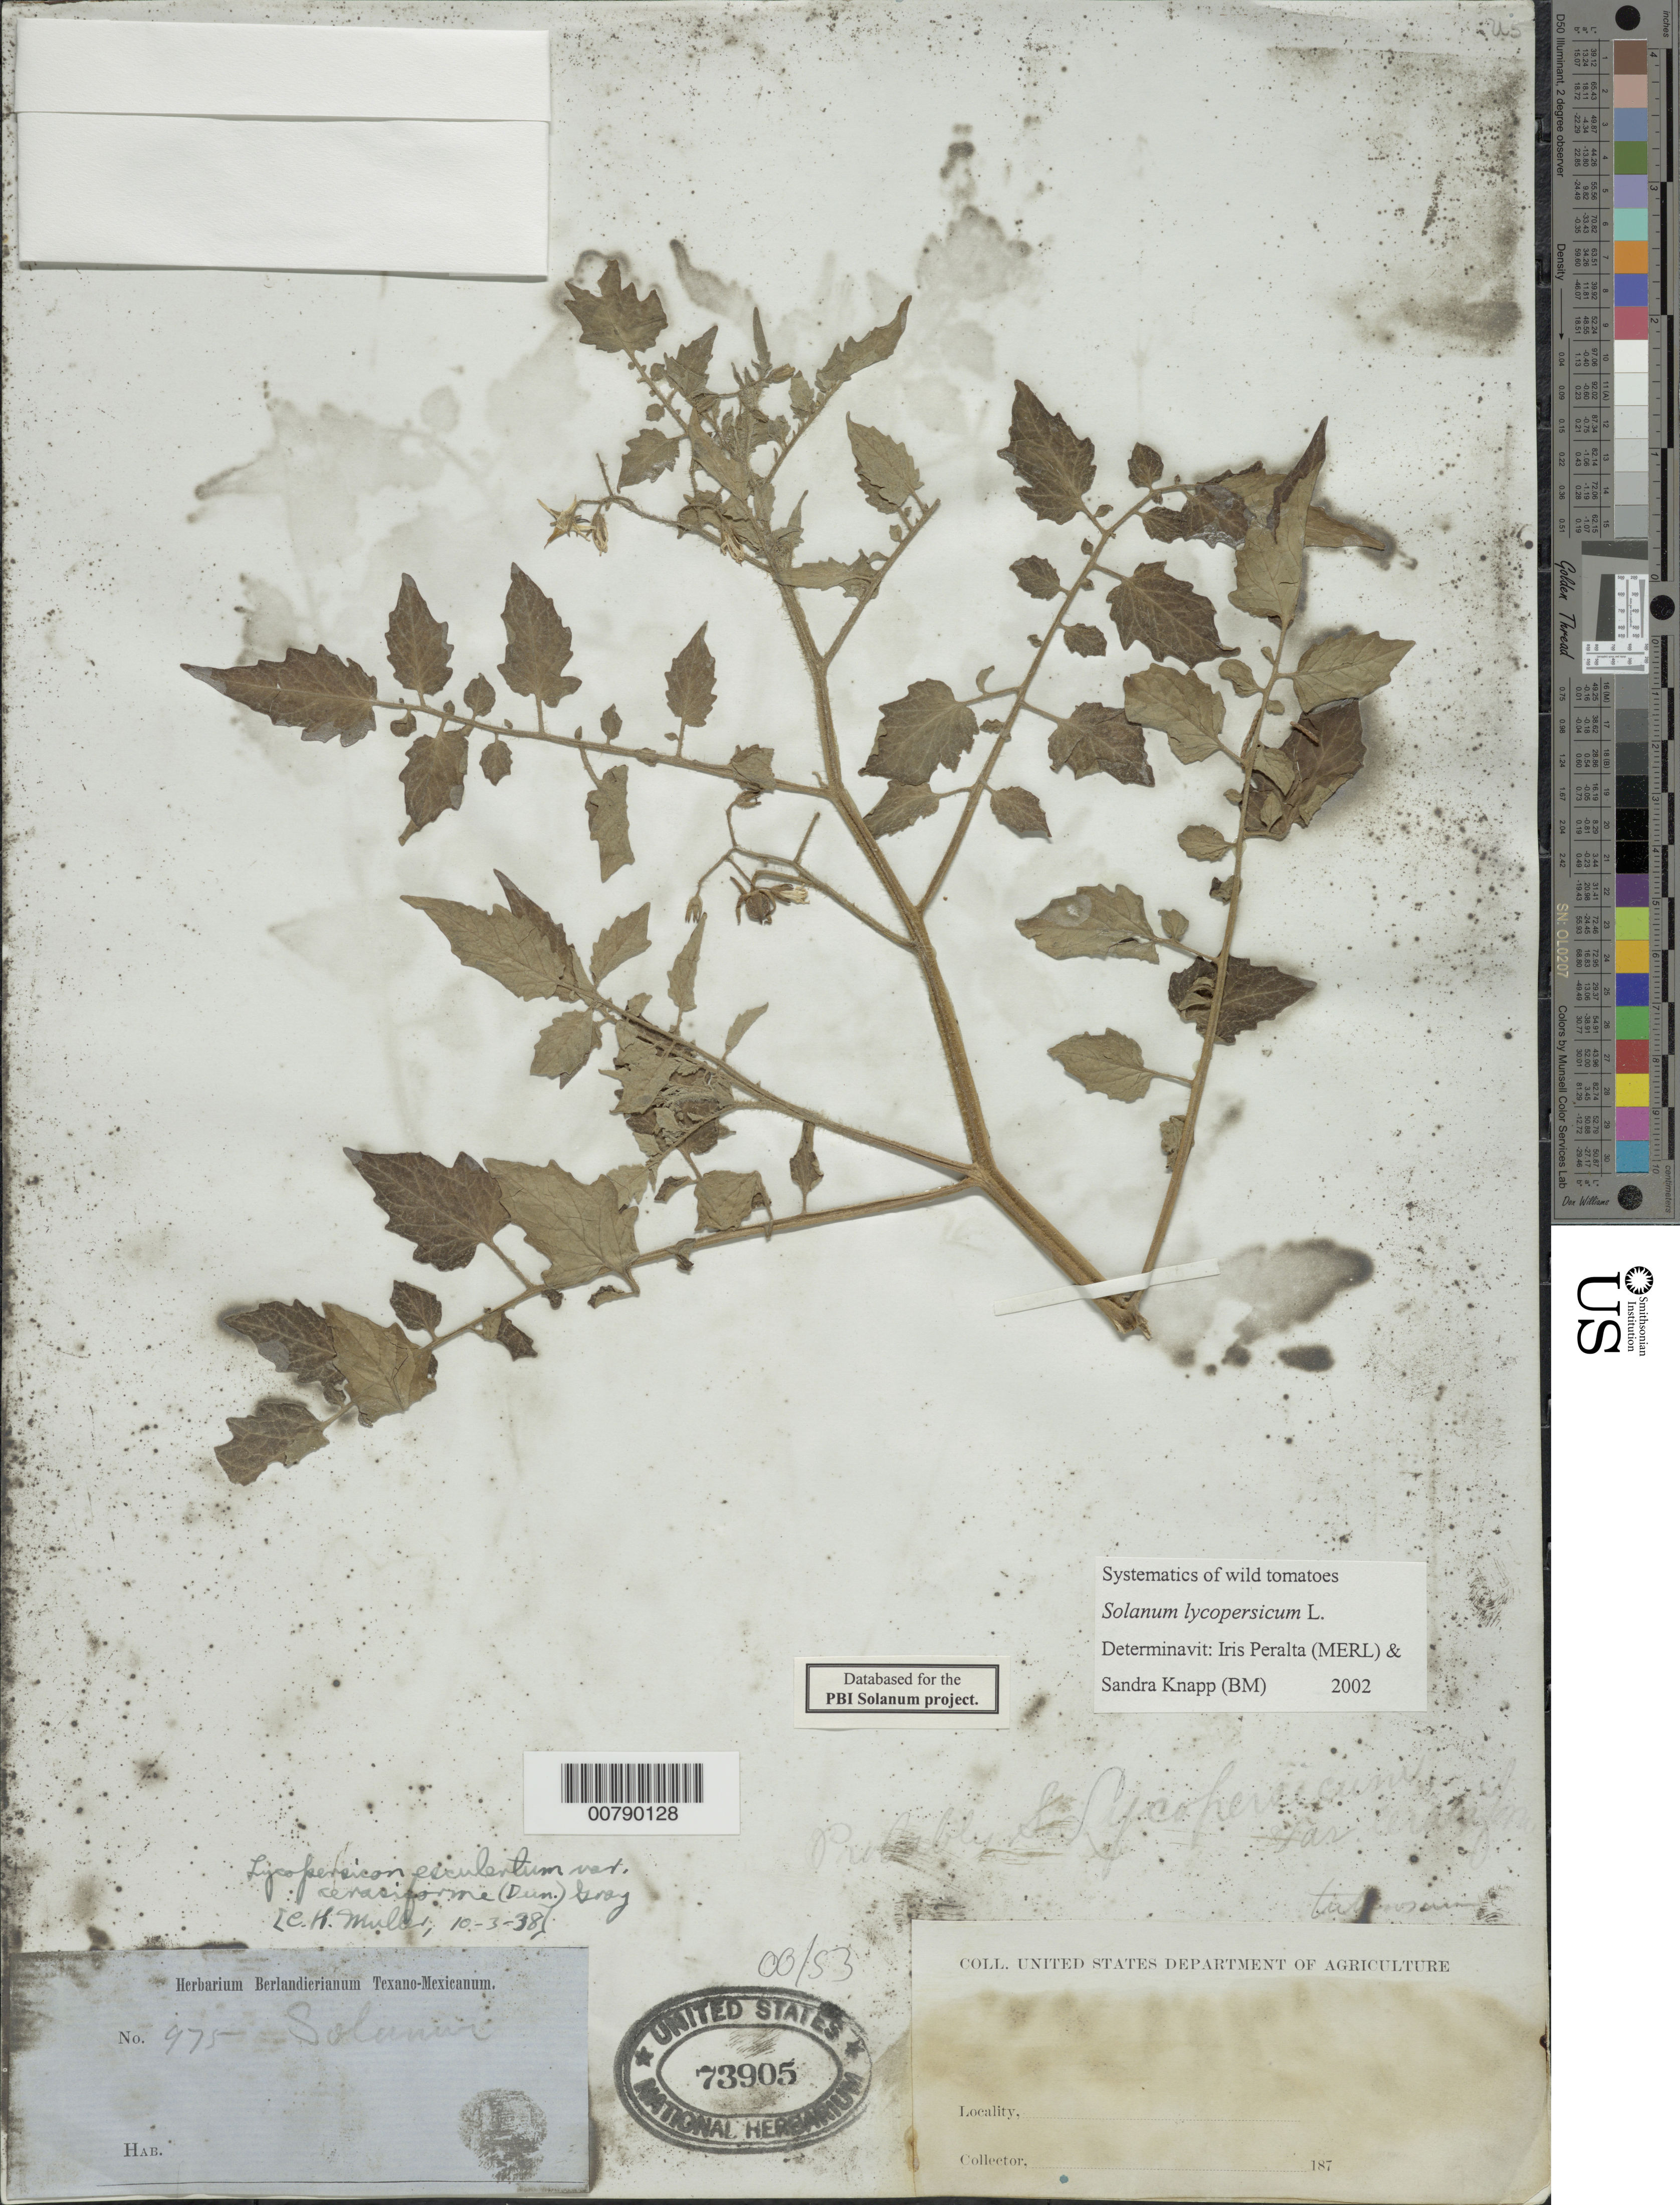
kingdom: Plantae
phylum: Tracheophyta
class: Magnoliopsida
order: Solanales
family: Solanaceae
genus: Solanum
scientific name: Solanum lycopersicum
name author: L.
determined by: Peralta, Iris E.; Knapp, S. D.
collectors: J. L. Berlandier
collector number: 975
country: Mexico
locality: Texano-Mexicanum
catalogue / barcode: US 73905